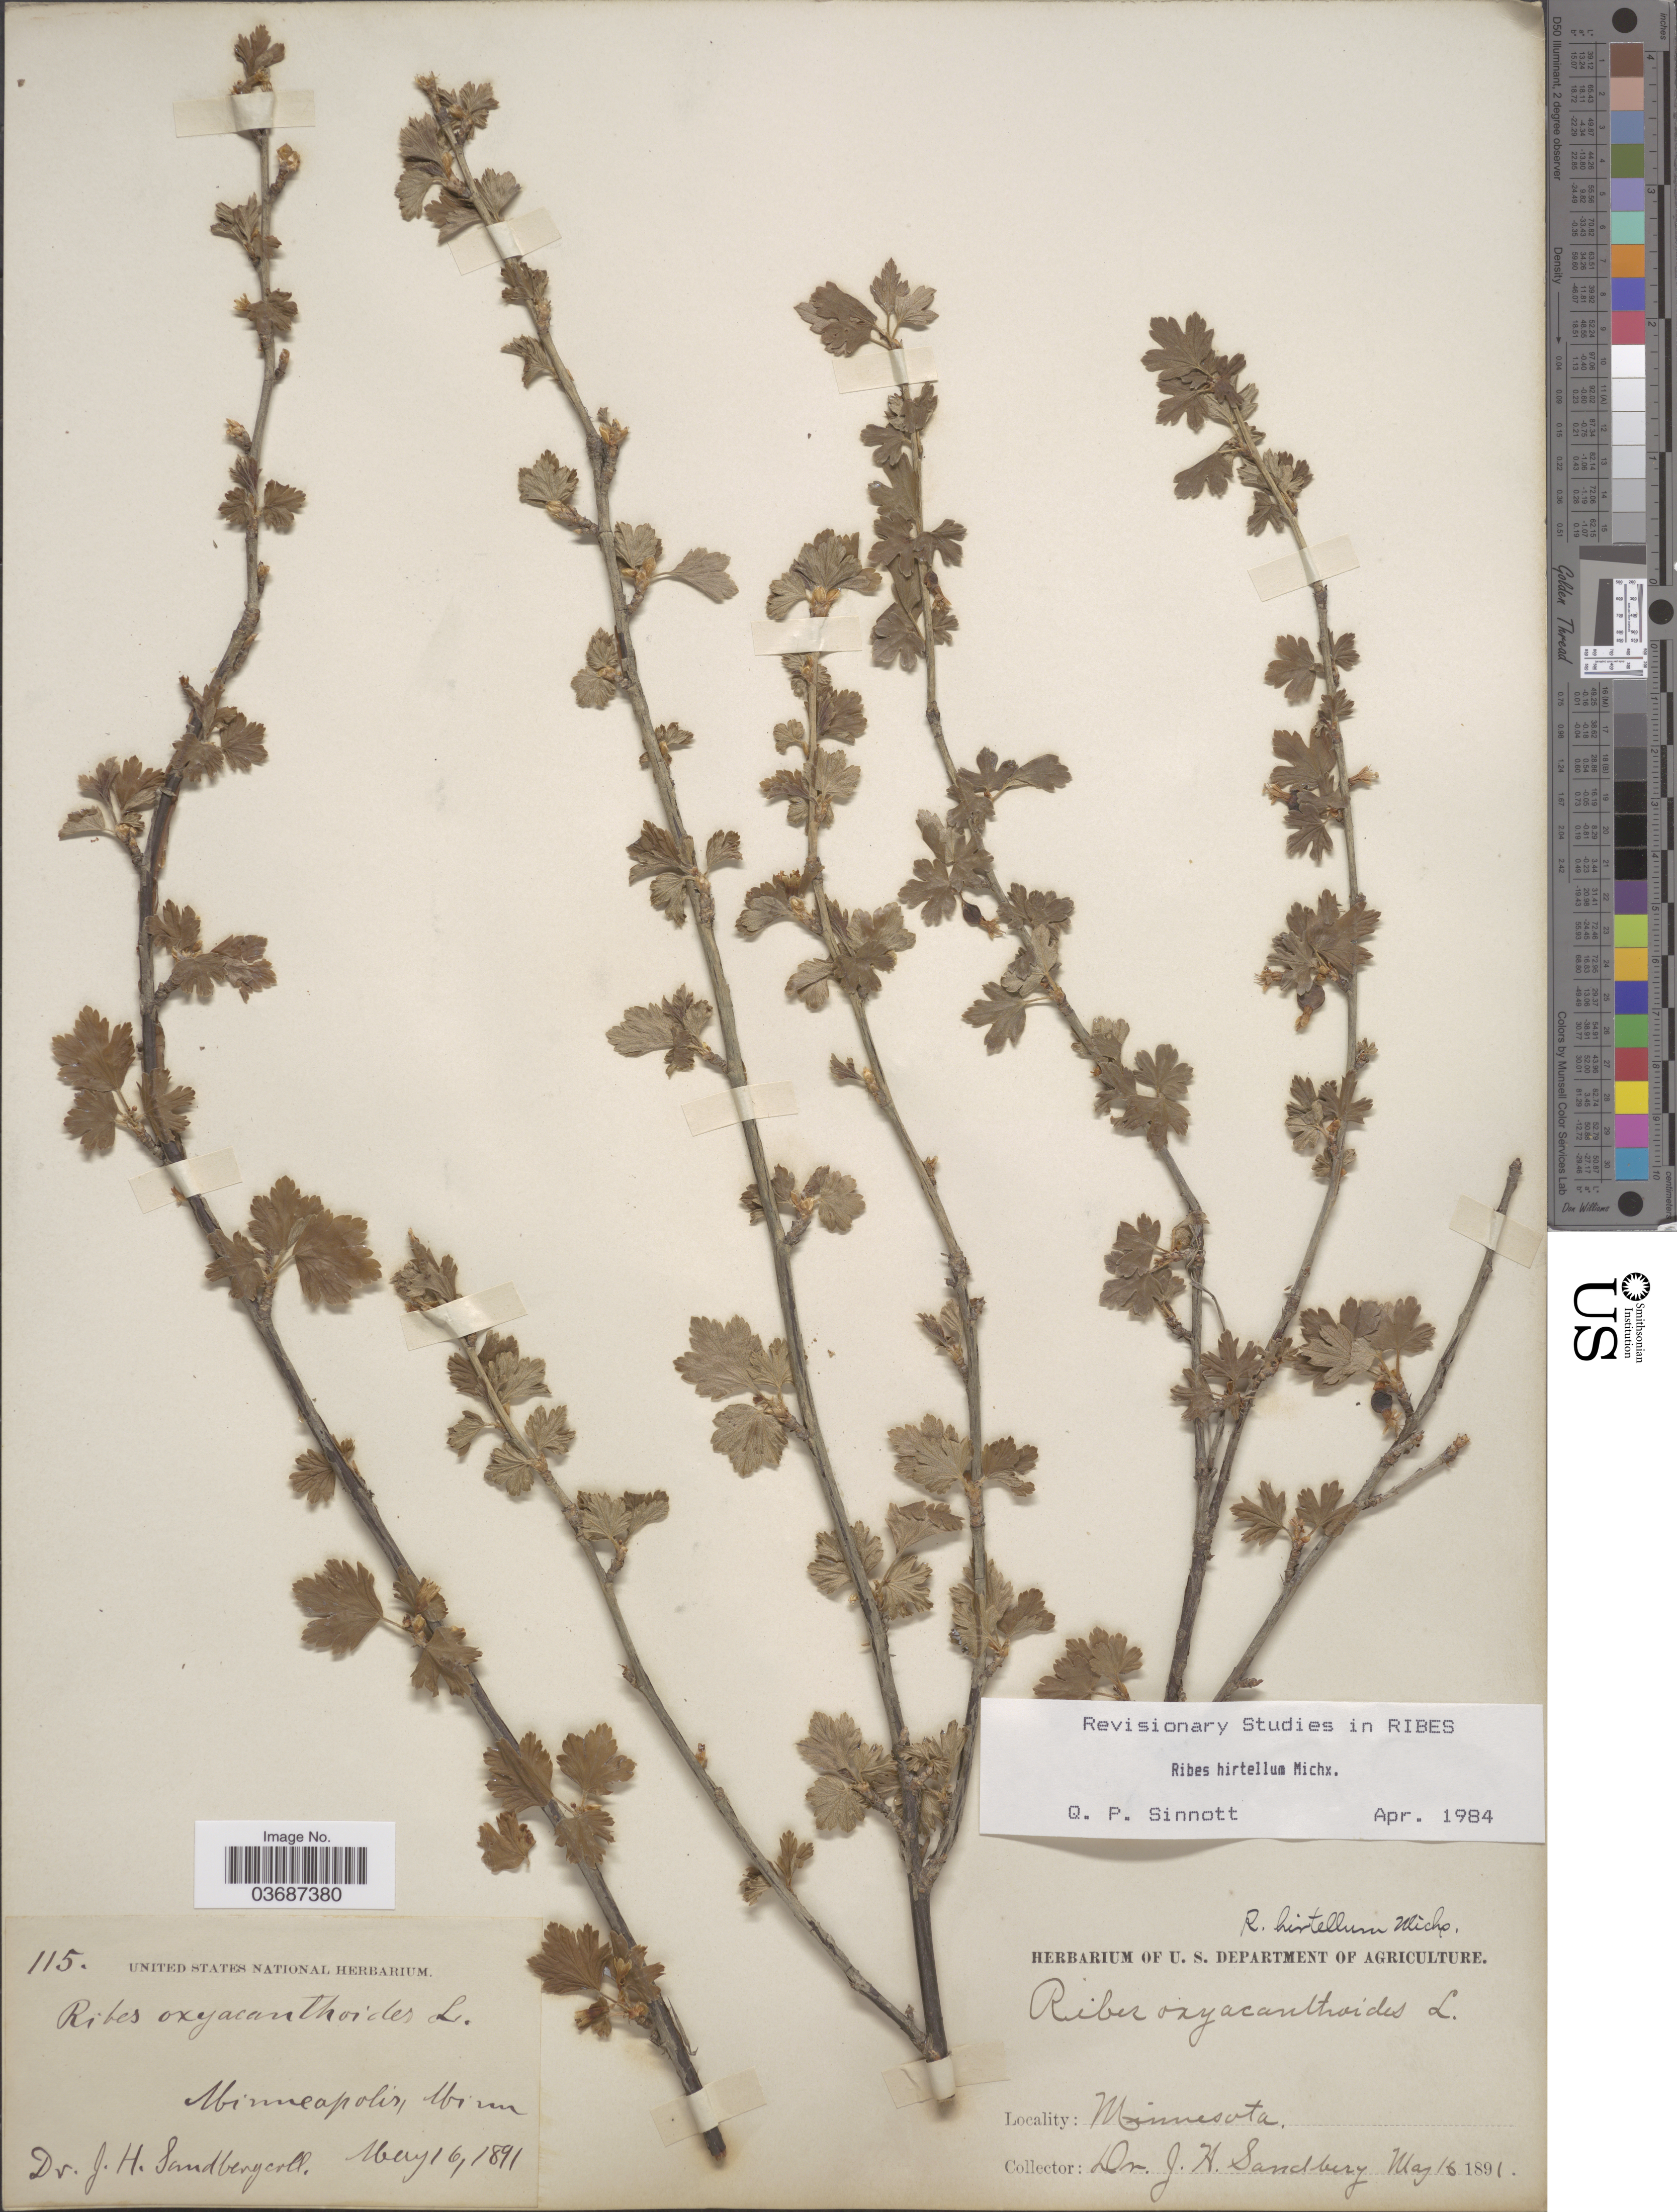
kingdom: Plantae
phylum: Tracheophyta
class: Magnoliopsida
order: Saxifragales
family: Grossulariaceae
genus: Ribes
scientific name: Ribes hirtellum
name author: Michx.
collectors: J. H. Sandberg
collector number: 115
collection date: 1891-05-16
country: United States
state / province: Minnesota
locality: Minneapolis.